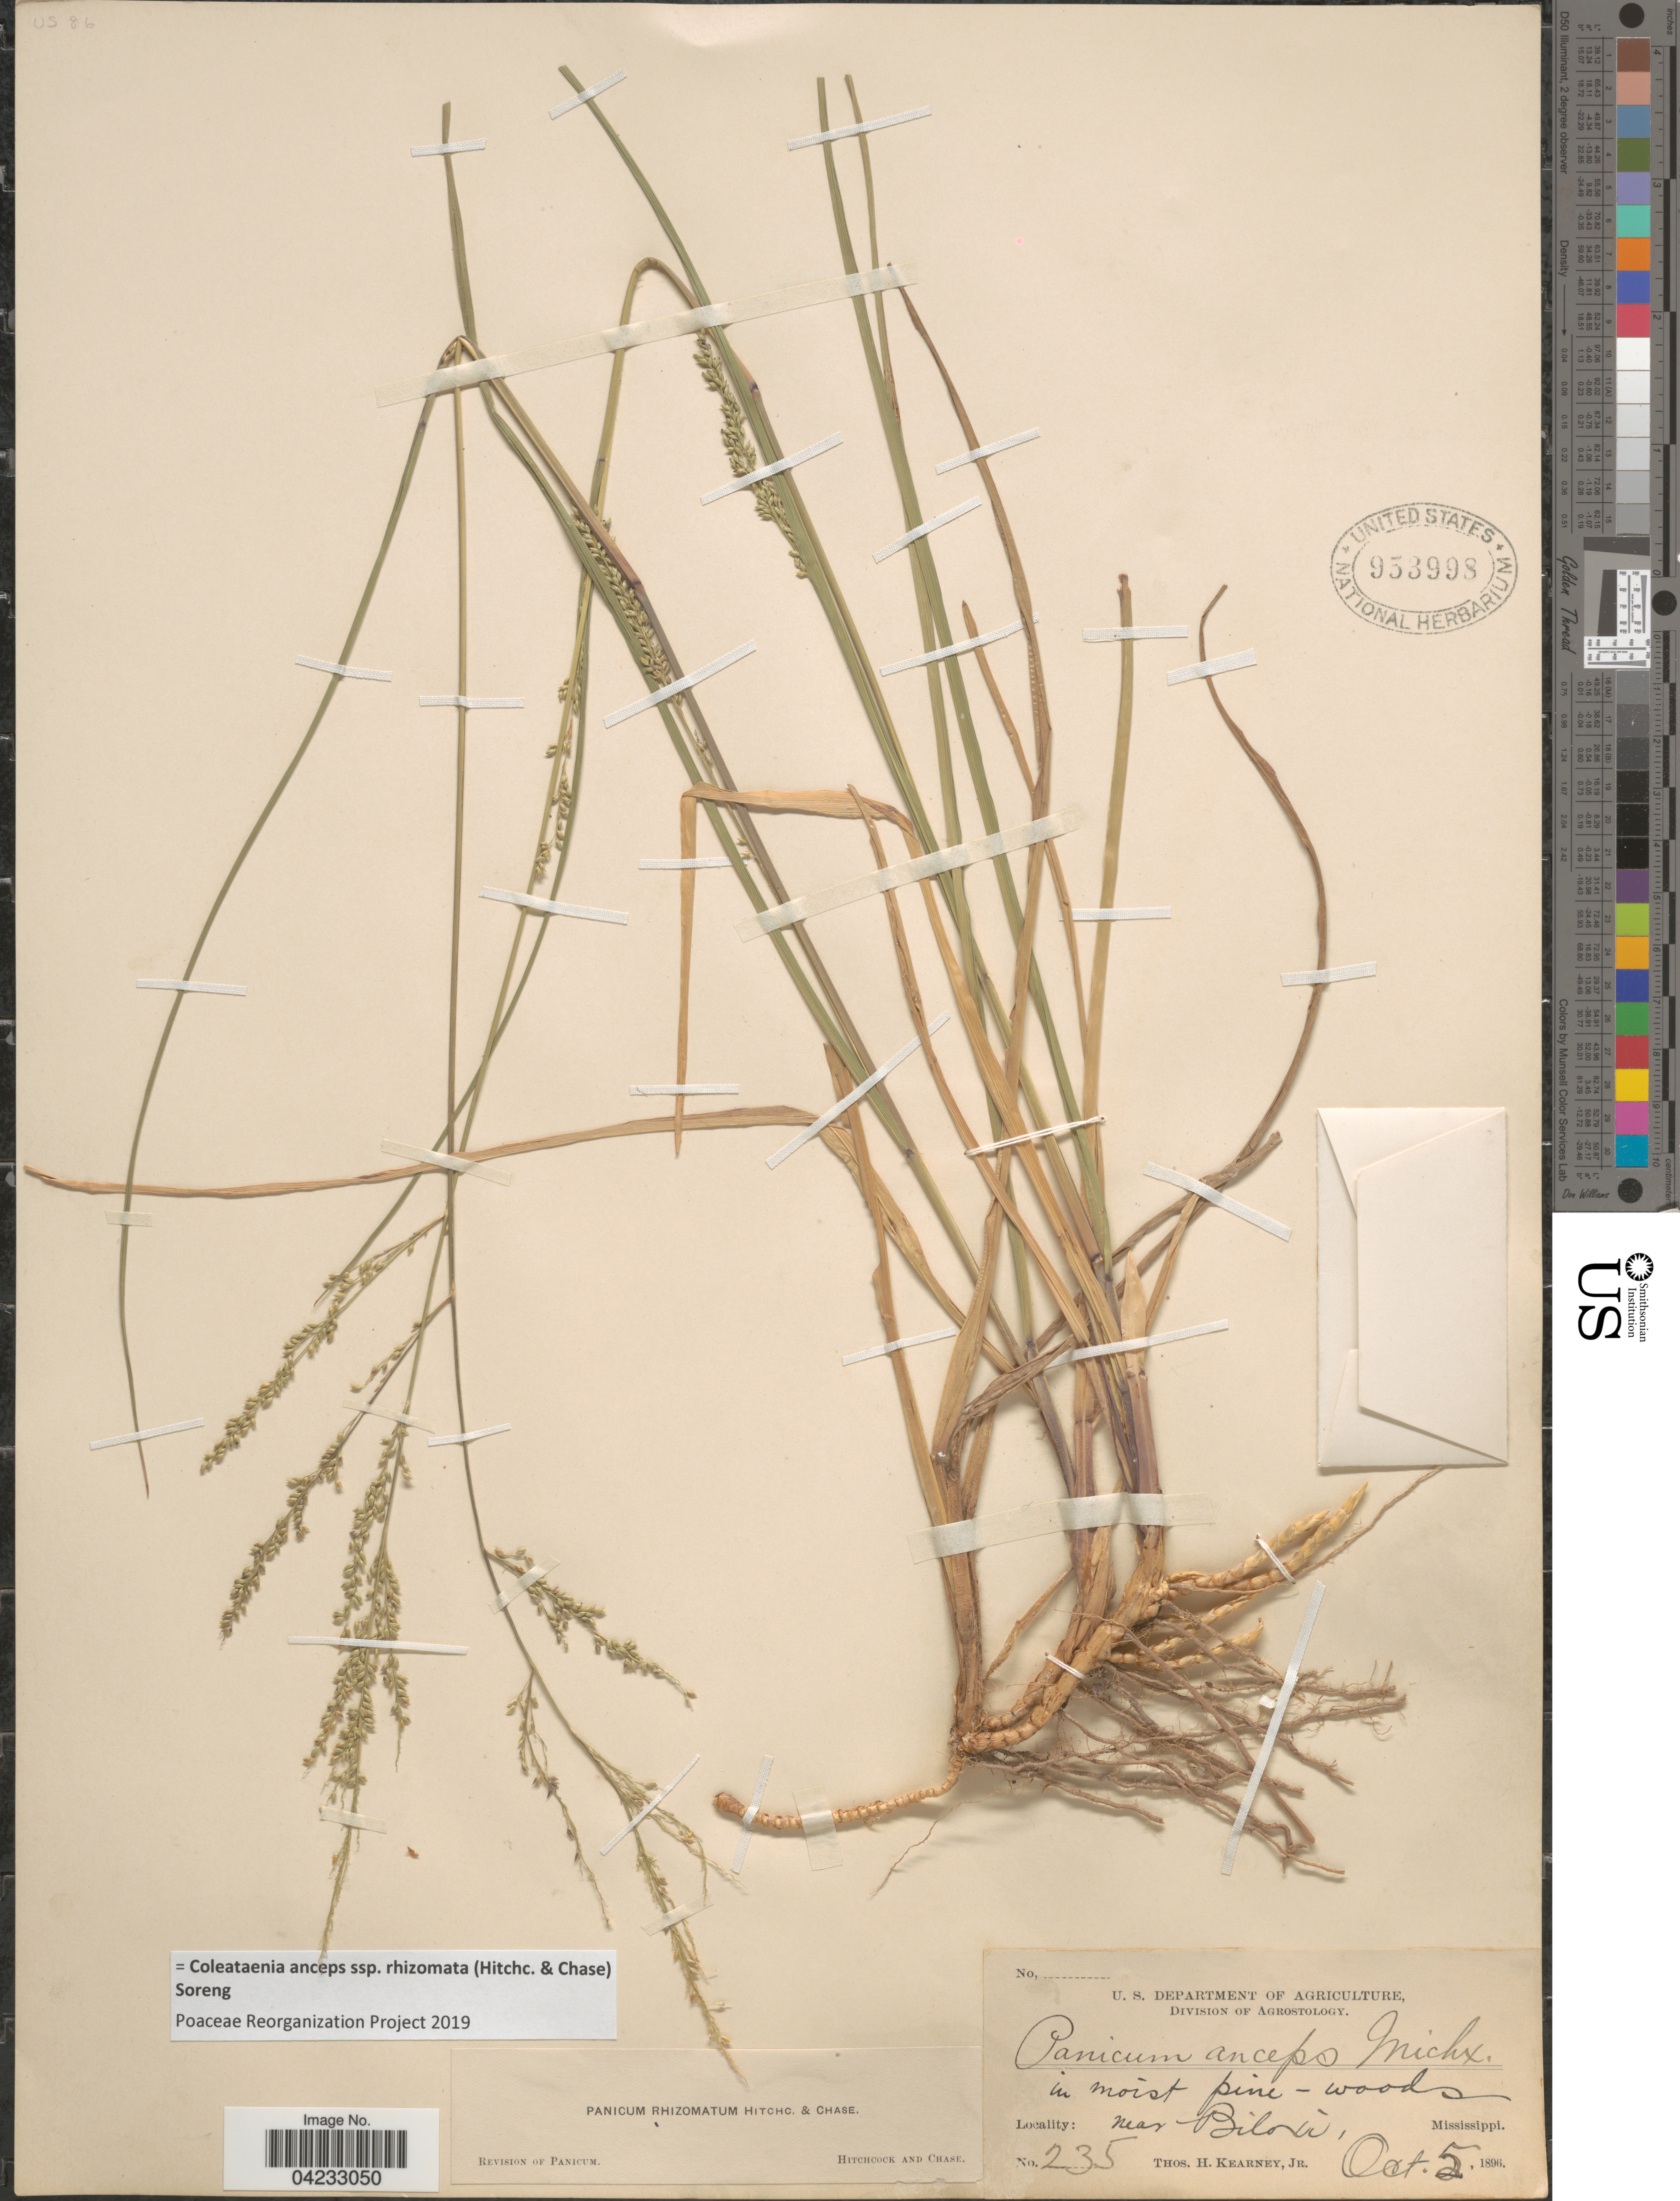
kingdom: Plantae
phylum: Tracheophyta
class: Liliopsida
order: Poales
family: Poaceae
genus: Coleataenia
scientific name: Coleataenia anceps subsp. rhizomata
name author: (Hitchc. & Chase) Soreng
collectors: T. H. Kearney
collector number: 235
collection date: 1896-10-05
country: United States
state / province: Mississippi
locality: Near Biloxi.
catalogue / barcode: US 953998